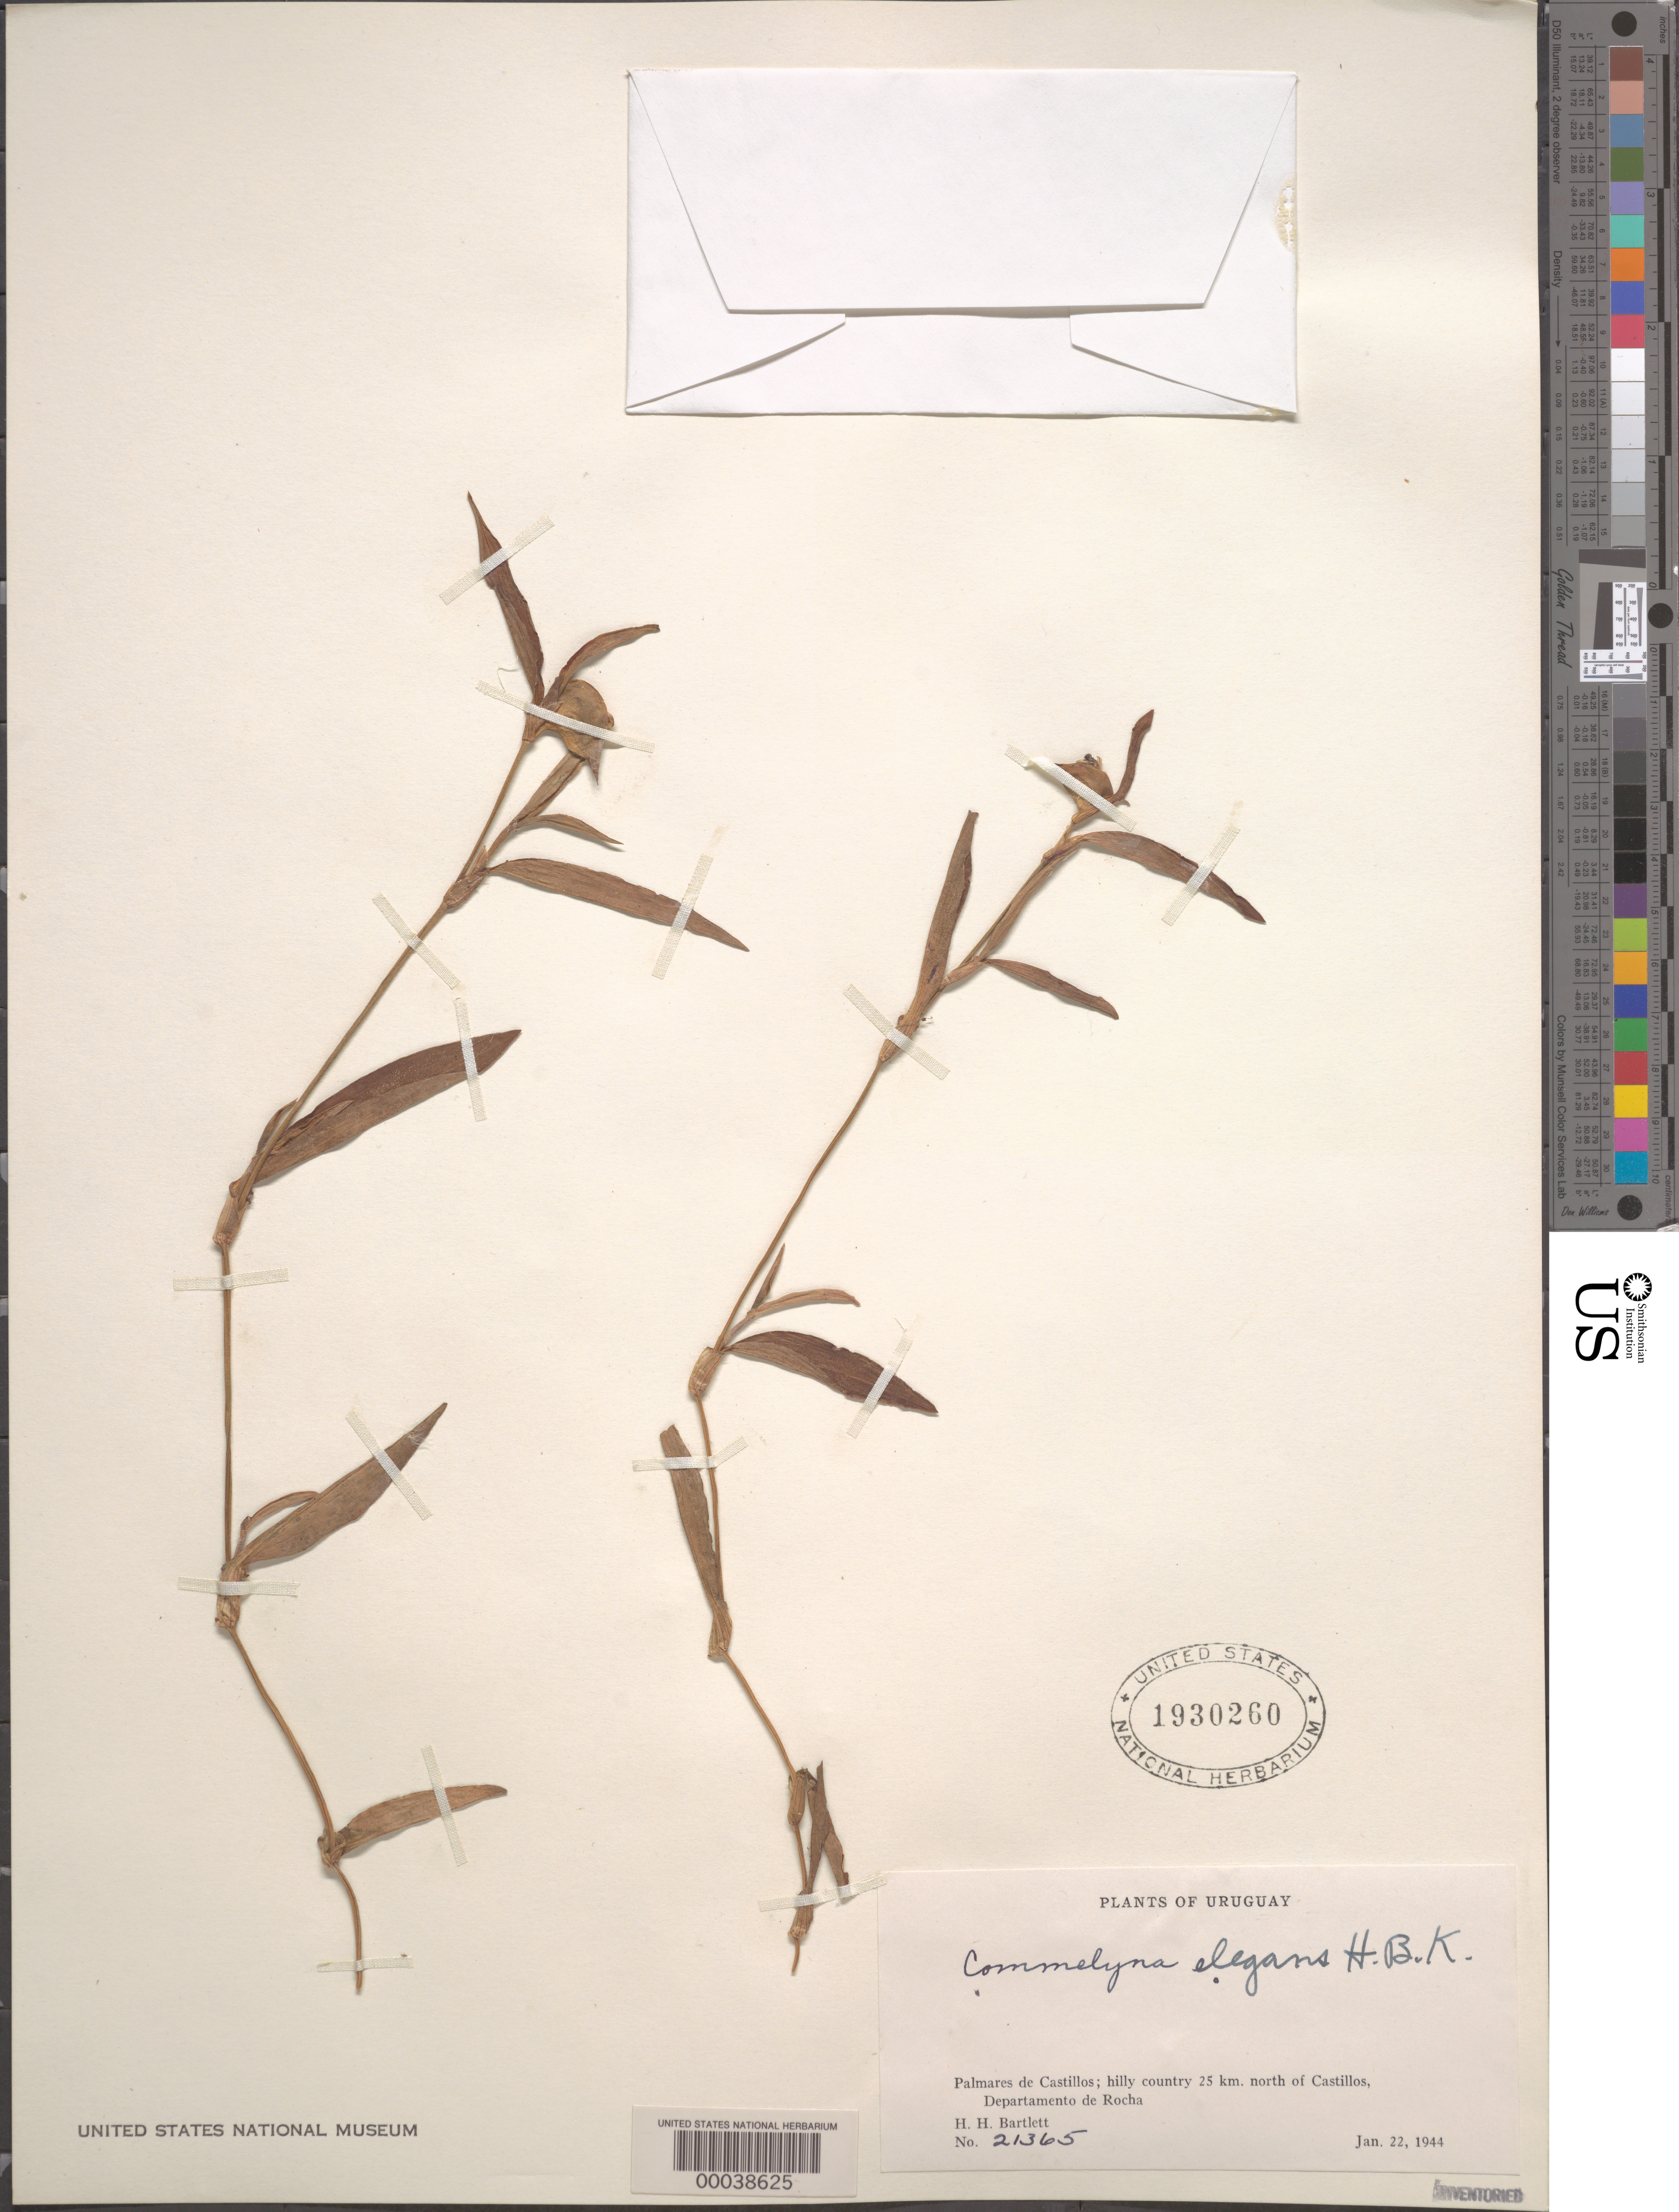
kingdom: Plantae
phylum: Tracheophyta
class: Liliopsida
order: Commelinales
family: Commelinaceae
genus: Commelina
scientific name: Commelina erecta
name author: L.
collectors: H. H. Bartlett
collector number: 21365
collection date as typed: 22 Jan 1944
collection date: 1944-01-22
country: Uruguay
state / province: Rocha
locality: Palmares de castillos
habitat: Hilly countryside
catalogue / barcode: US 1930260